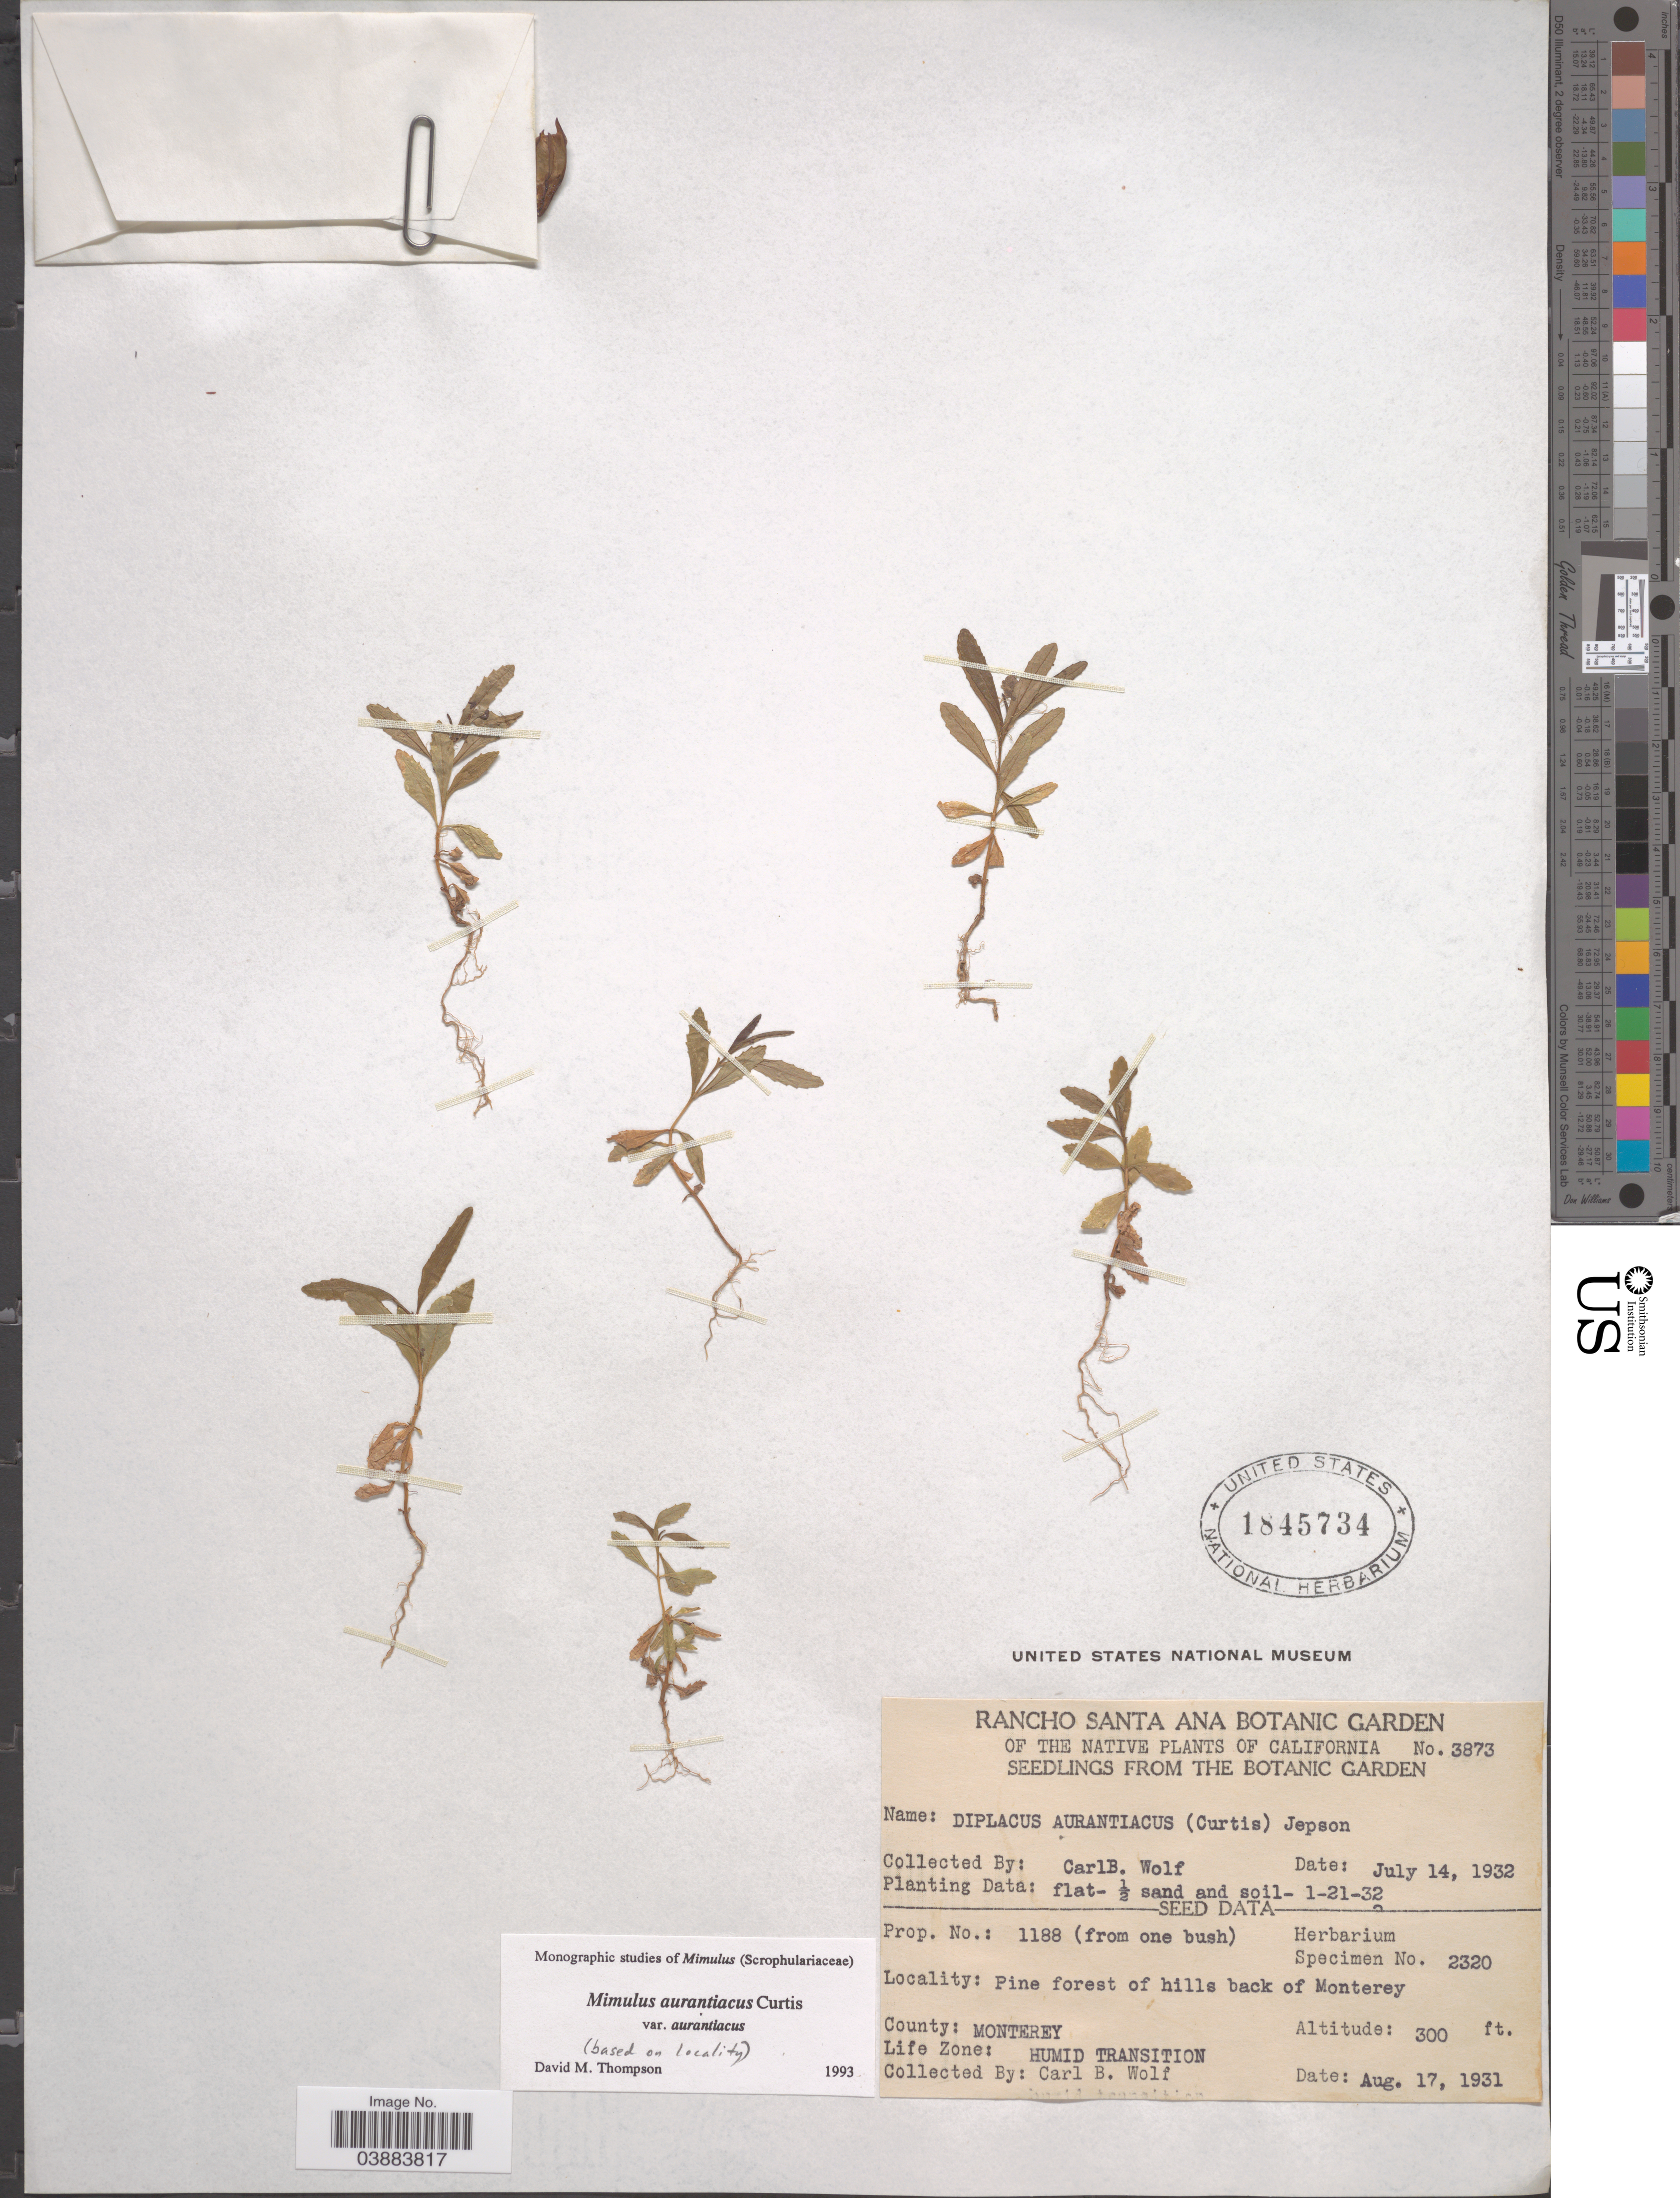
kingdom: Plantae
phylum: Tracheophyta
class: Magnoliopsida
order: Lamiales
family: Phrymaceae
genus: Diplacus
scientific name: Diplacus aurantiacus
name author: (Curtis) Jeps.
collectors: C. B. Wolf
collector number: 3873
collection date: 1932-07-14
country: United States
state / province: California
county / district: Orange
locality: Rancho Santa Ana Botanic Garden.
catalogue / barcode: US 1845734